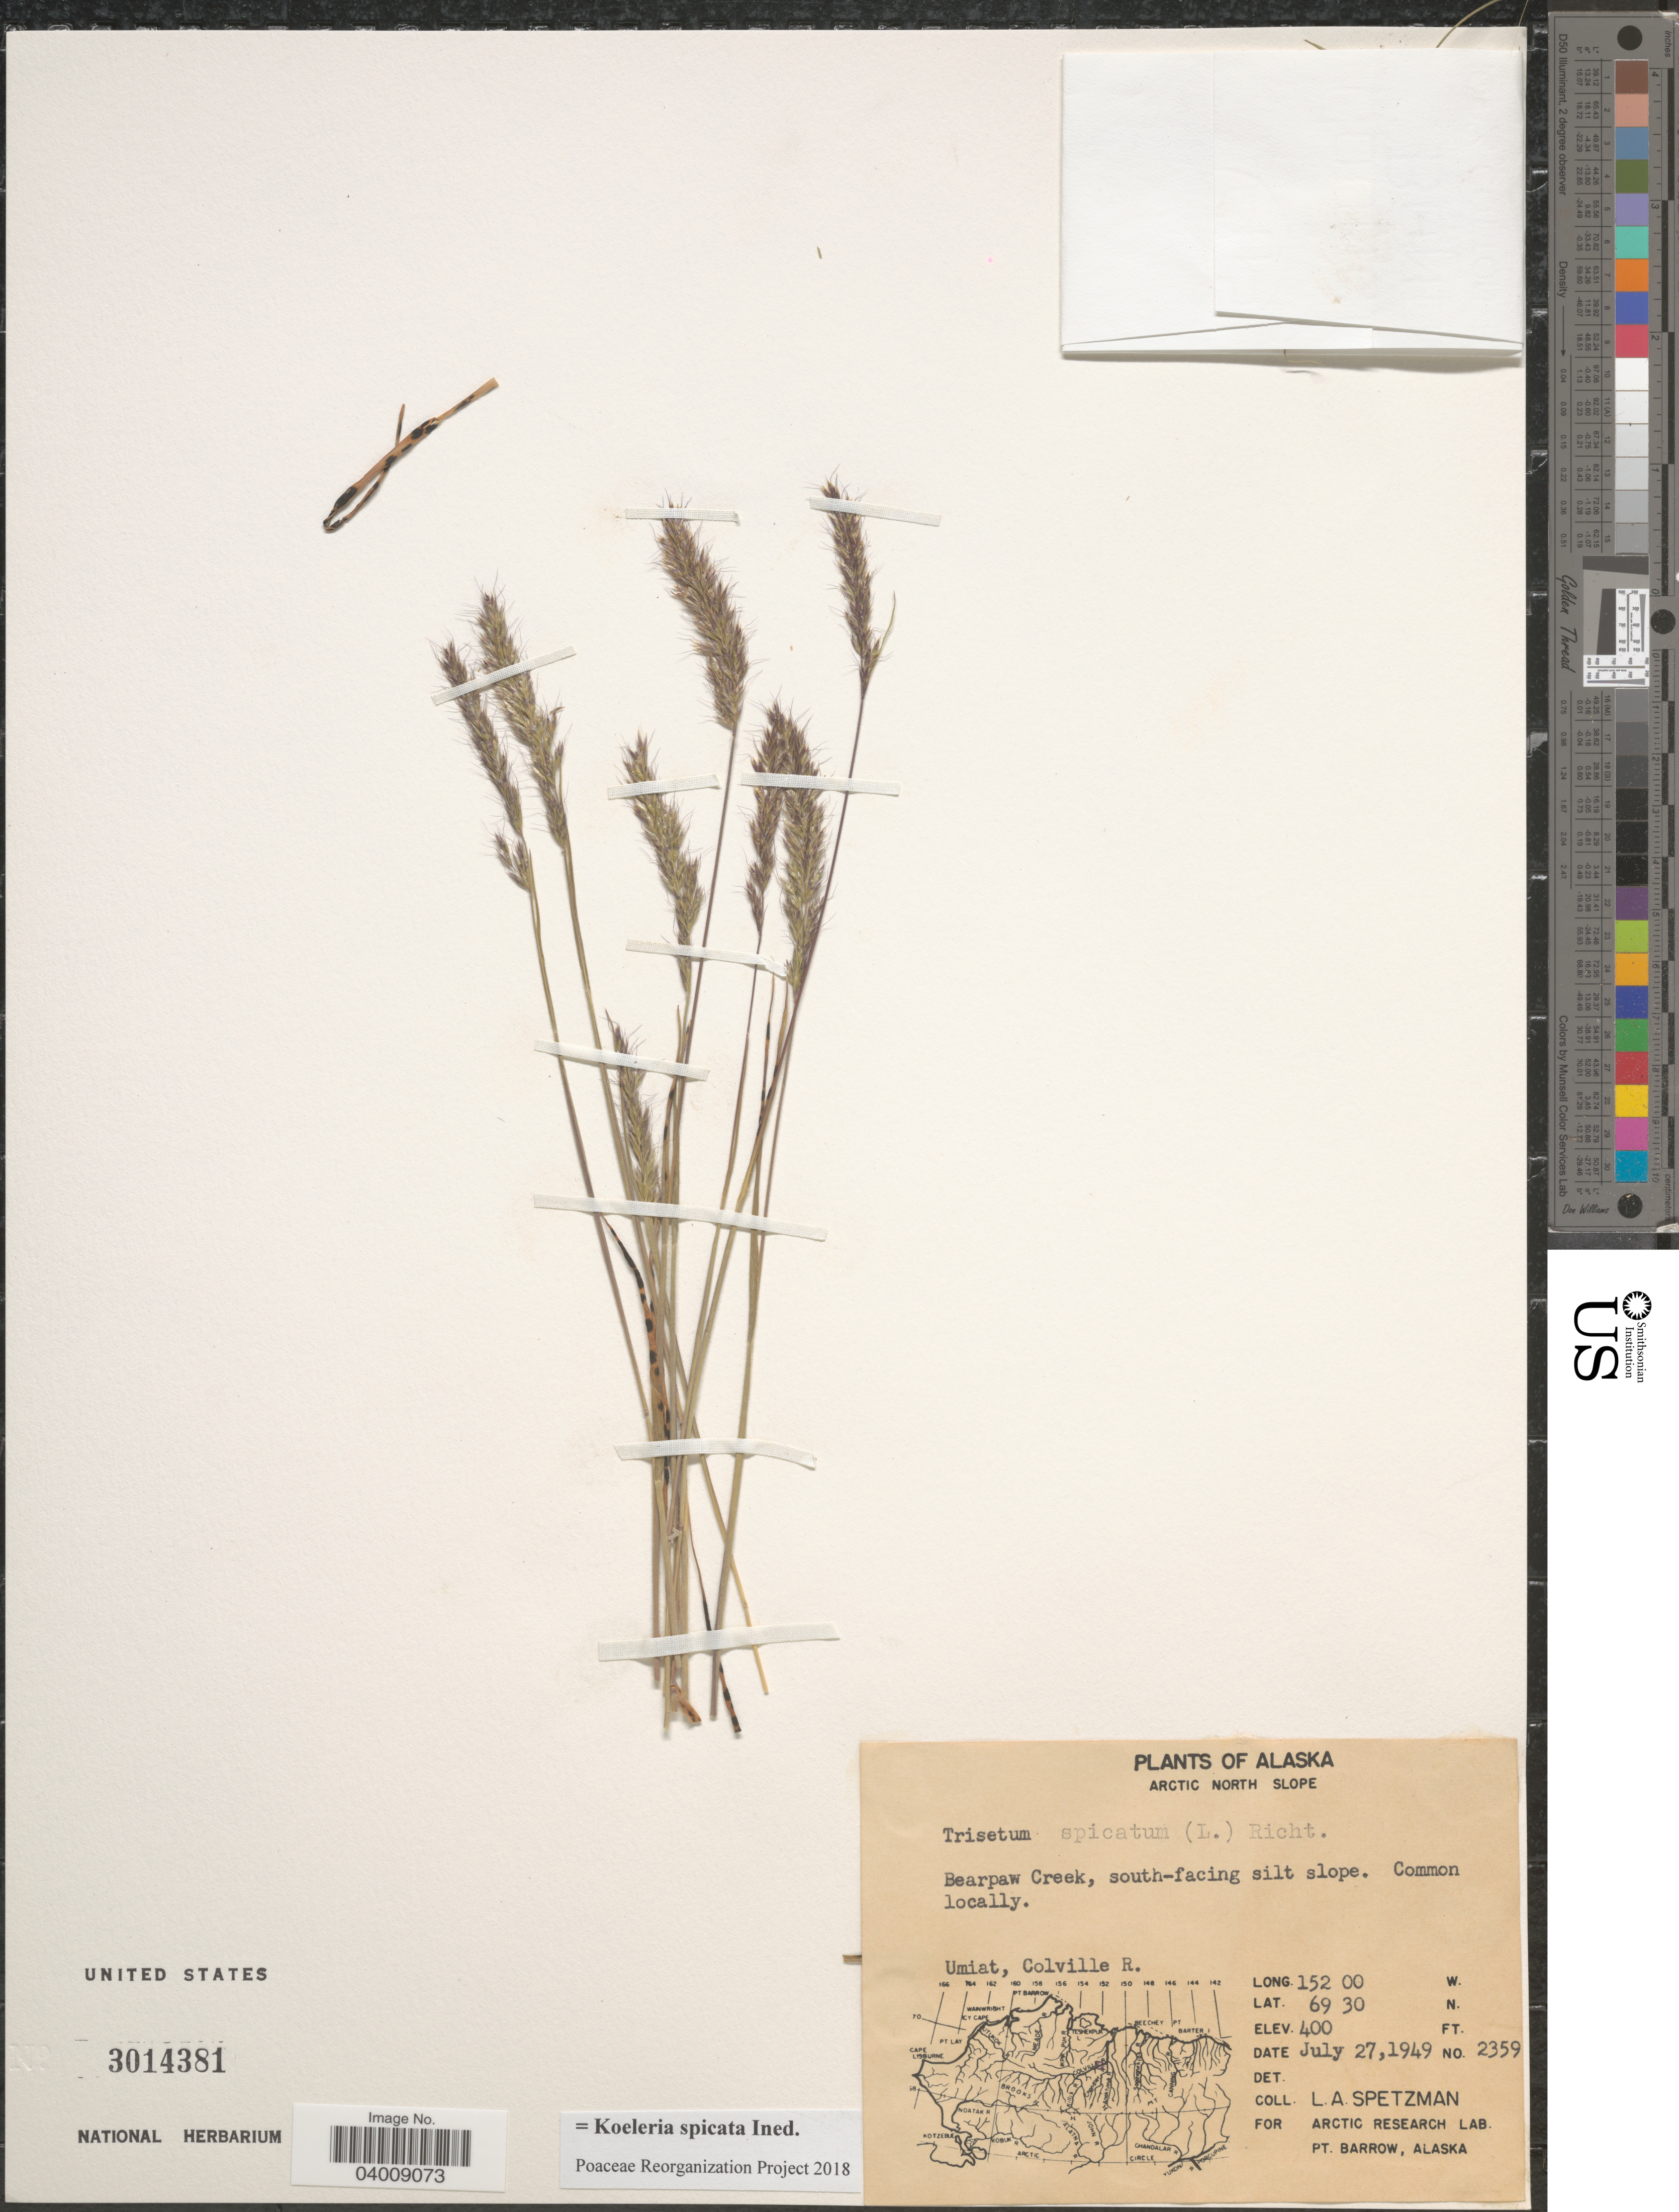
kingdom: Plantae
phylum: Tracheophyta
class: Liliopsida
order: Poales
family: Poaceae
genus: Koeleria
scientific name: Koeleria spicata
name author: (L.) Barberá et al.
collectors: L. Spetzman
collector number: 2359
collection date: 1949-07-27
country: United States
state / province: Alaska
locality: Arctic North Slope. Bearpaw Creek, south-facing silt slope. Umiat, Colville R.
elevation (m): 122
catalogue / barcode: US 3014381